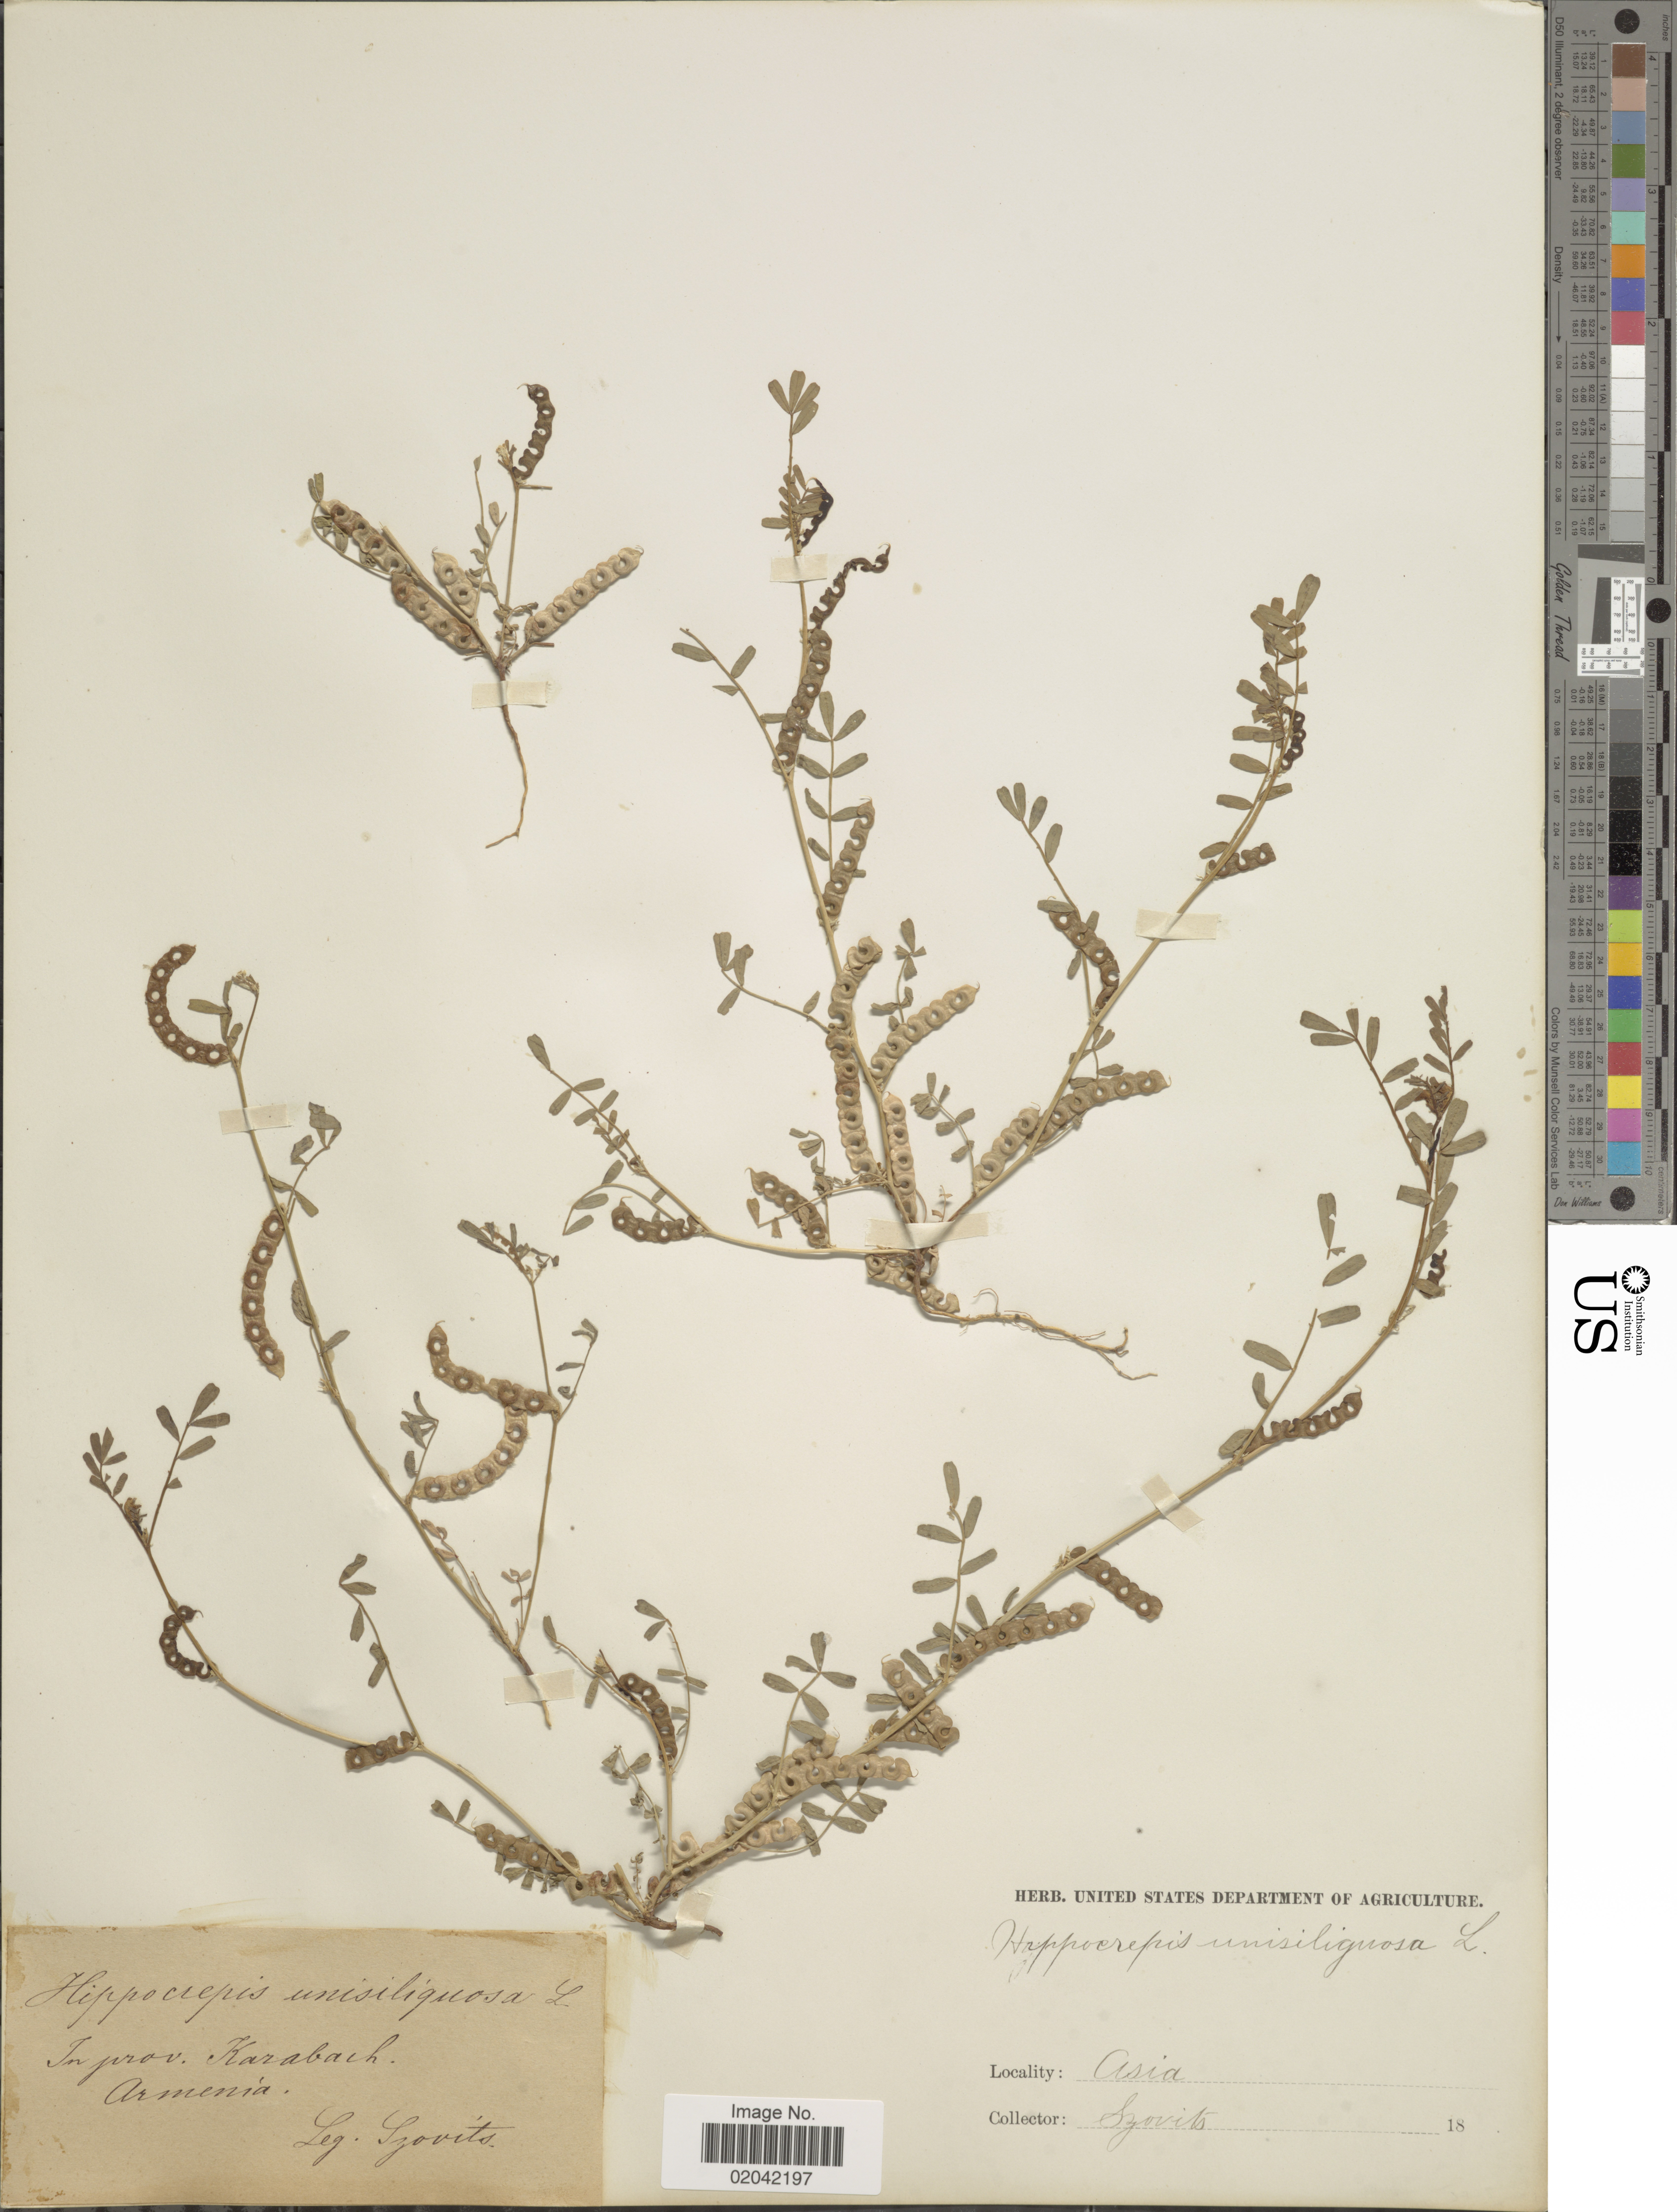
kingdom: Plantae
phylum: Tracheophyta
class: Magnoliopsida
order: Fabales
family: Fabaceae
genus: Hippocrepis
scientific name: Hippocrepis unisiliquosa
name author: L.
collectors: Szovits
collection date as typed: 18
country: Armenia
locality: In prov, Karabach. Asia